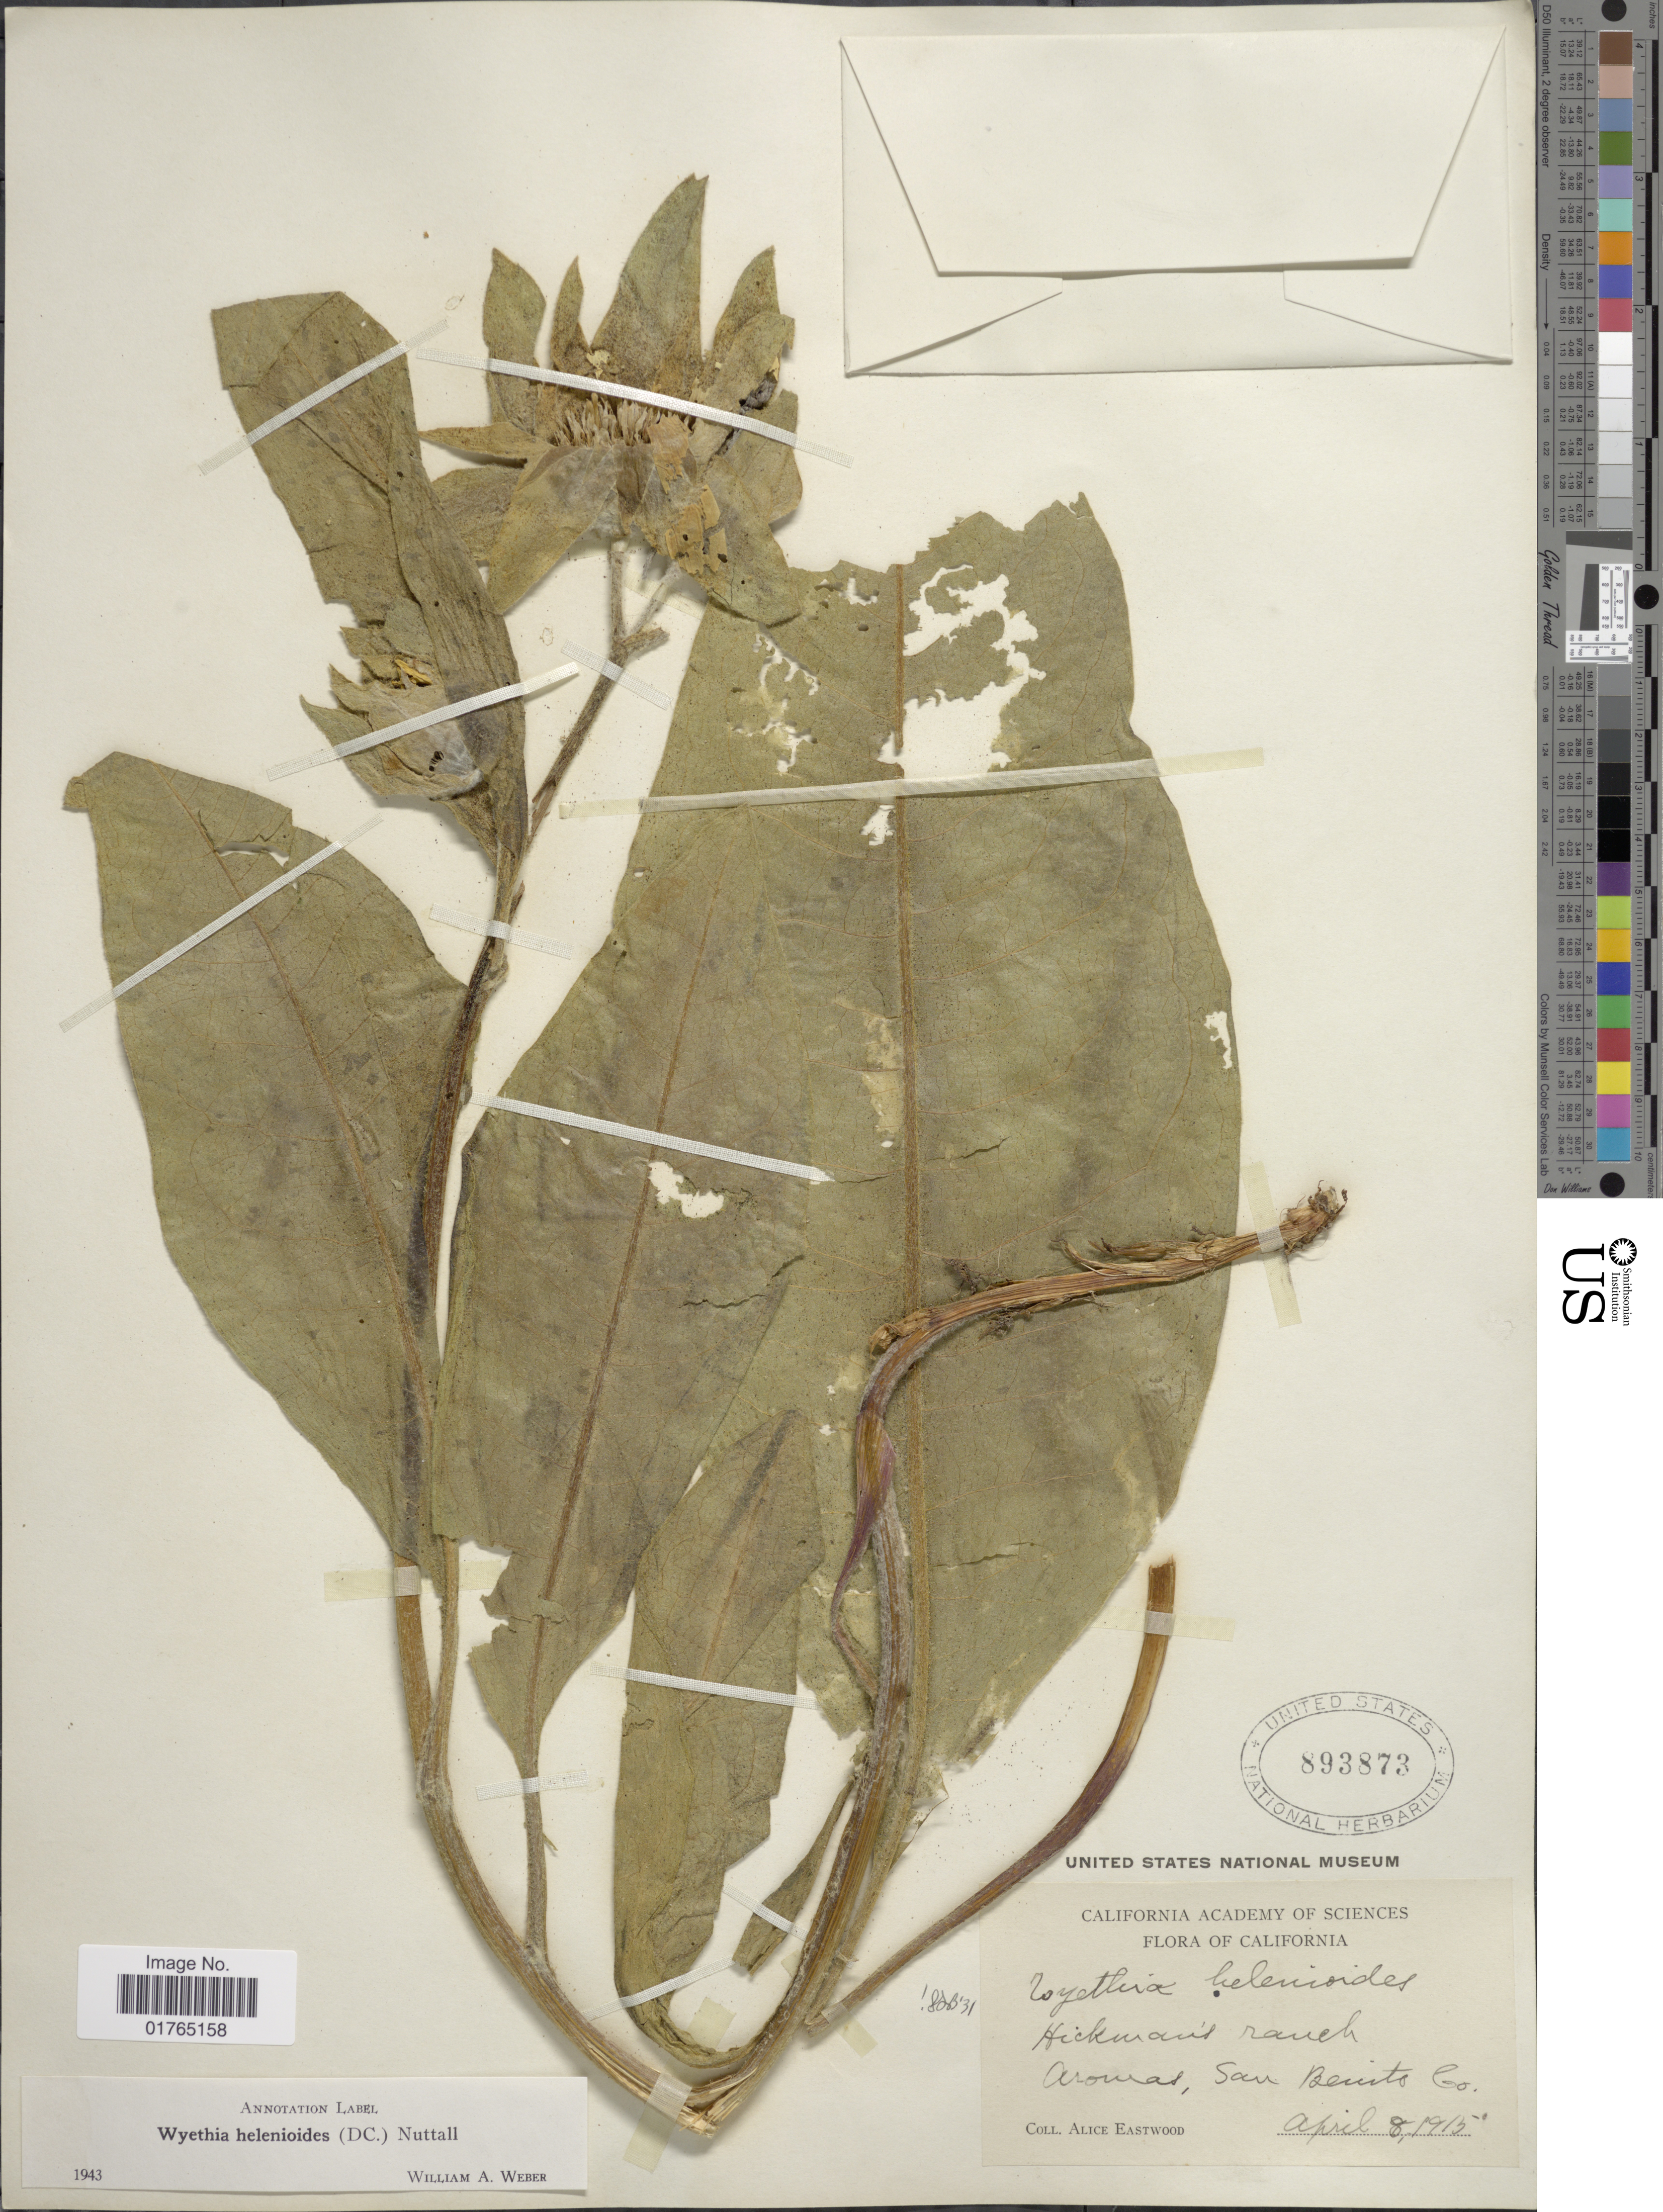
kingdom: Plantae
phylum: Tracheophyta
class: Magnoliopsida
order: Asterales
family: Asteraceae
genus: Wyethia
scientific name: Wyethia helenioides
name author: (DC.) Nutt.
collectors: A. Eastwood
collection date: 1915-04-08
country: United States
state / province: California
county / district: San Benito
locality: Hickman's Ranch, Aromas, San Benito Co.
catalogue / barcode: US 893873